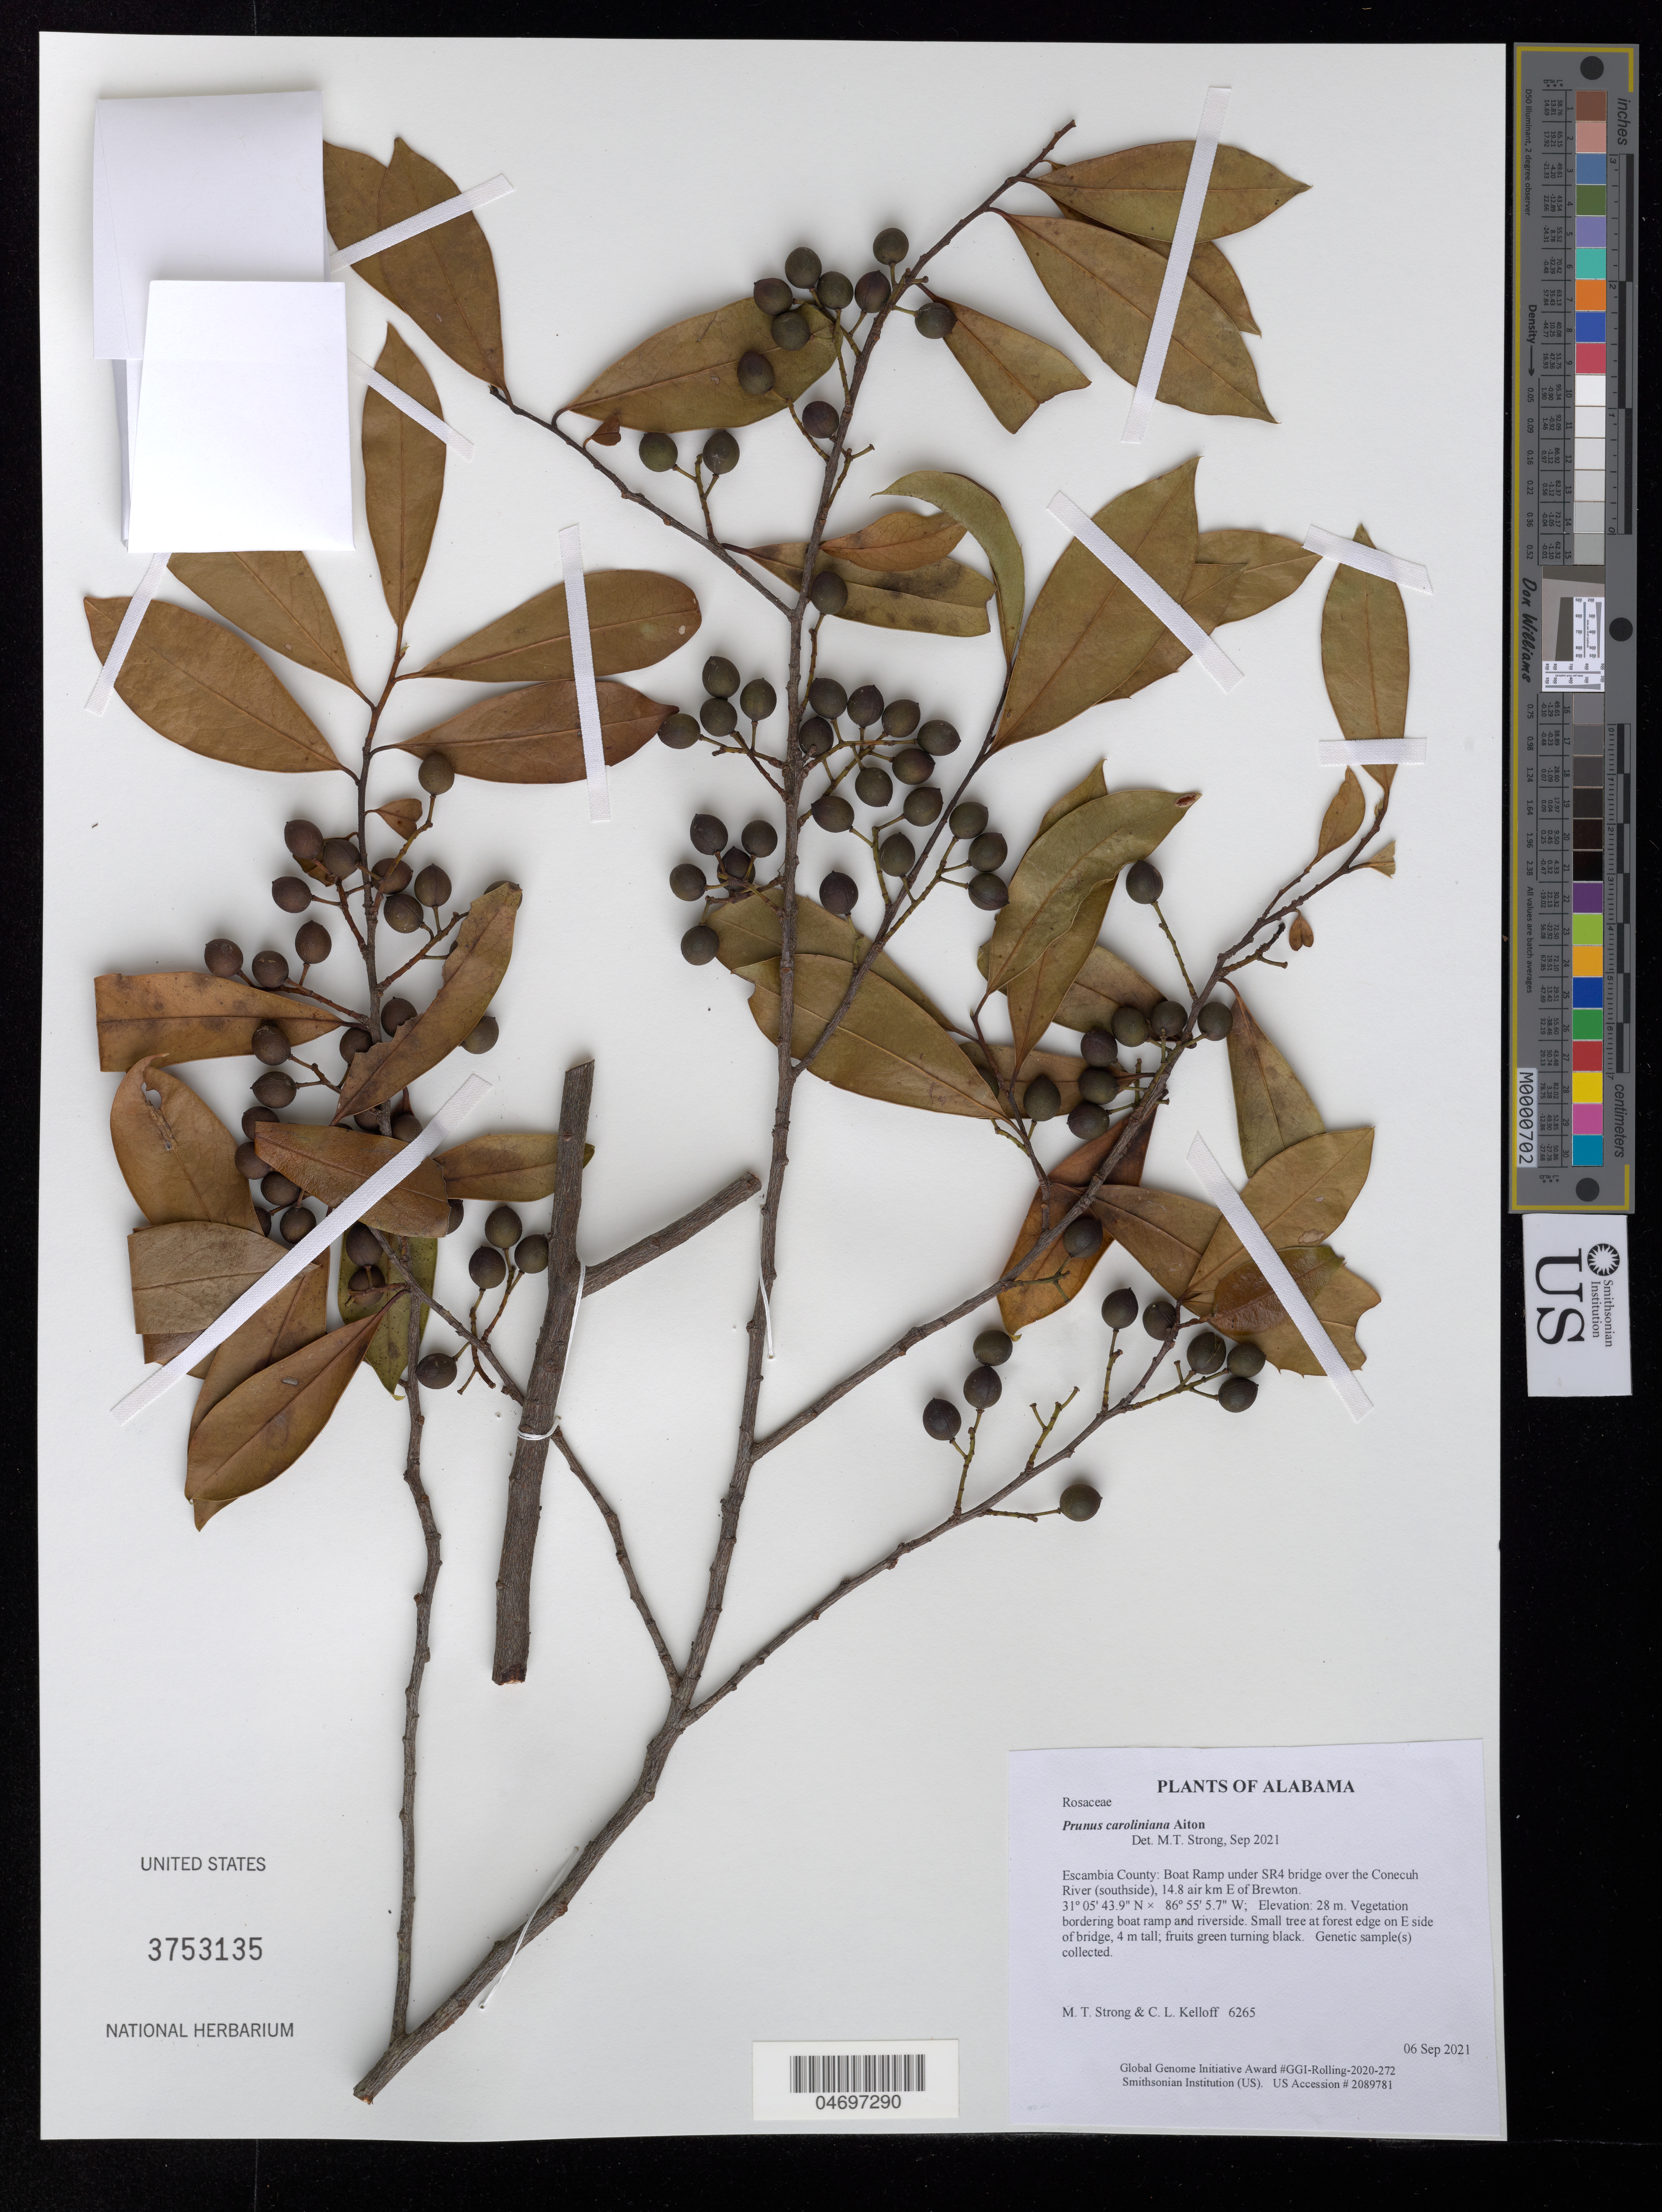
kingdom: Plantae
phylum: Tracheophyta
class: Magnoliopsida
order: Rosales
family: Rosaceae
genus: Prunus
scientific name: Prunus caroliniana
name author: (Mill.) Aiton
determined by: Strong, Mark T.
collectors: M. T. Strong & C. L. Kelloff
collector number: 6265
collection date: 2021-09-06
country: United States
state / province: Alabama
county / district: Escambia County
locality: Boat Ramp under SR4 bridge over the Conecuh River (southside), 14.8 air km E of Brewton.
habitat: Vegetation bordering boat ramp and riverside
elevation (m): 28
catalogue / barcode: US 3753135